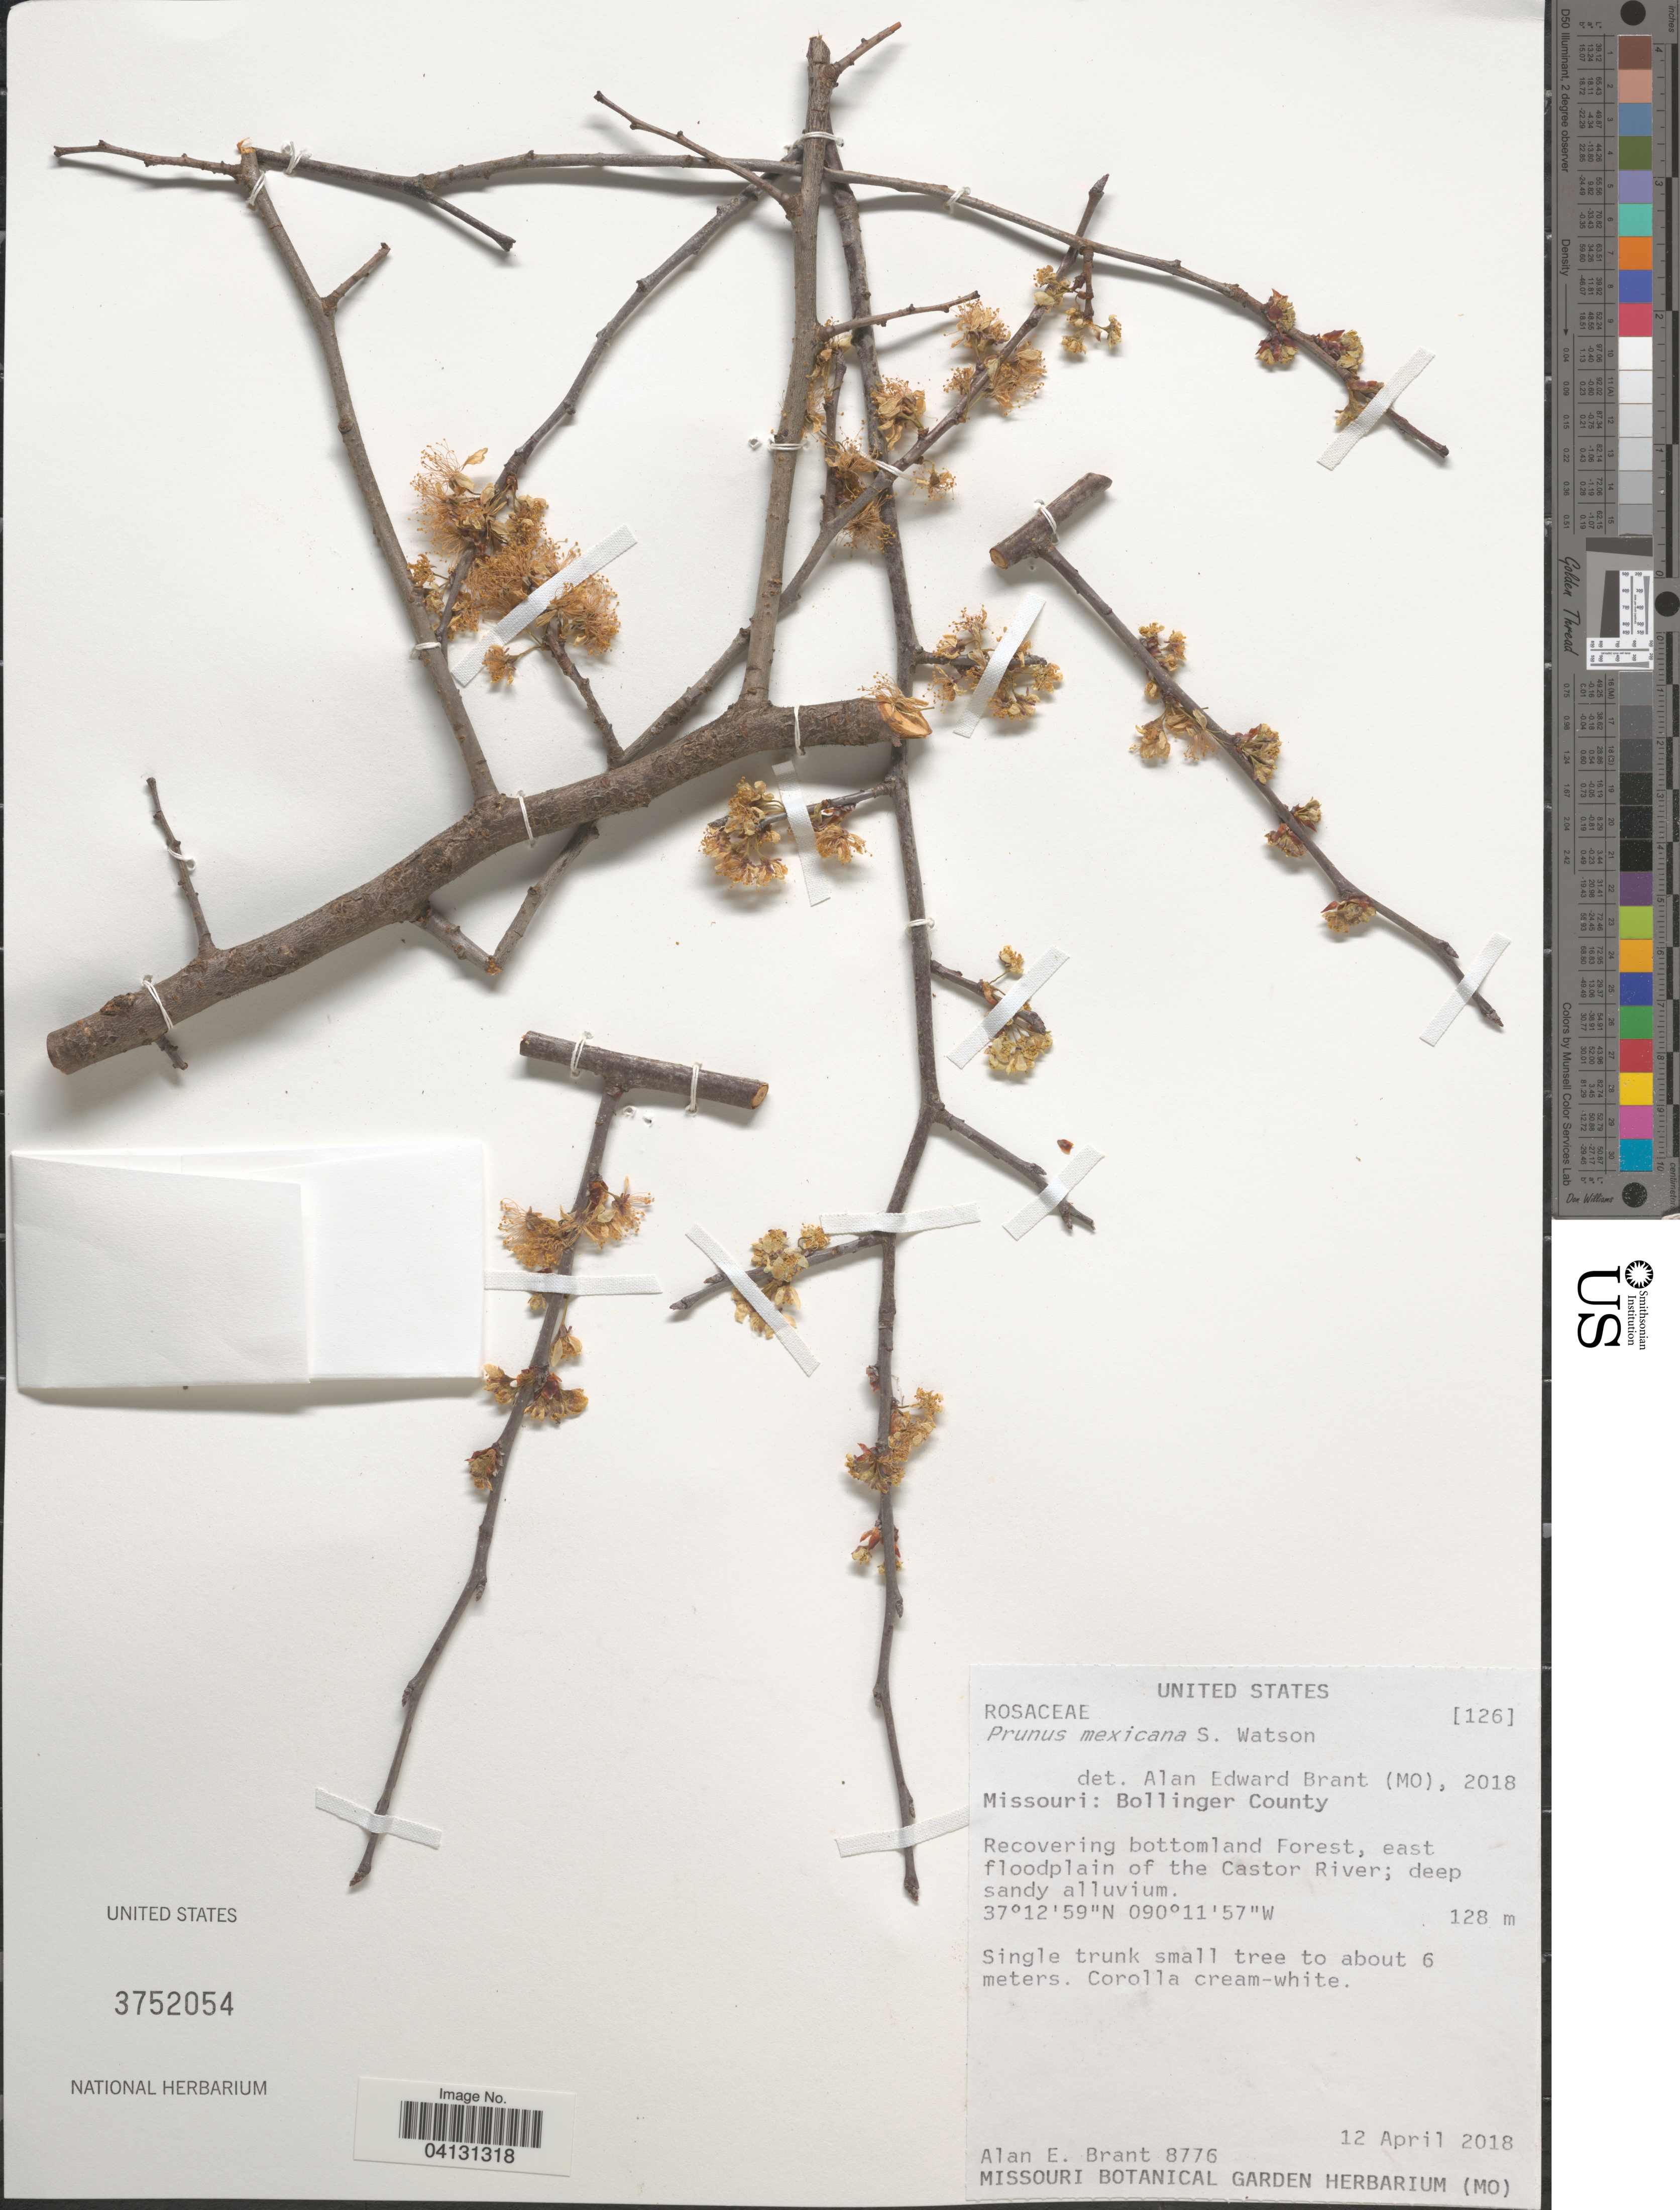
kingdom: Plantae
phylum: Tracheophyta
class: Magnoliopsida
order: Rosales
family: Rosaceae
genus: Prunus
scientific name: Prunus mexicana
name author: S. Watson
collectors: A. Brant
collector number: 8776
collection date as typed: Transcribed d/m/y: 12/4/2018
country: United States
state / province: Missouri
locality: Bollinger County. Recovering bottomland Forest, east floodplain of the Castor River.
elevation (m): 128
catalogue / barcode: US 3752054